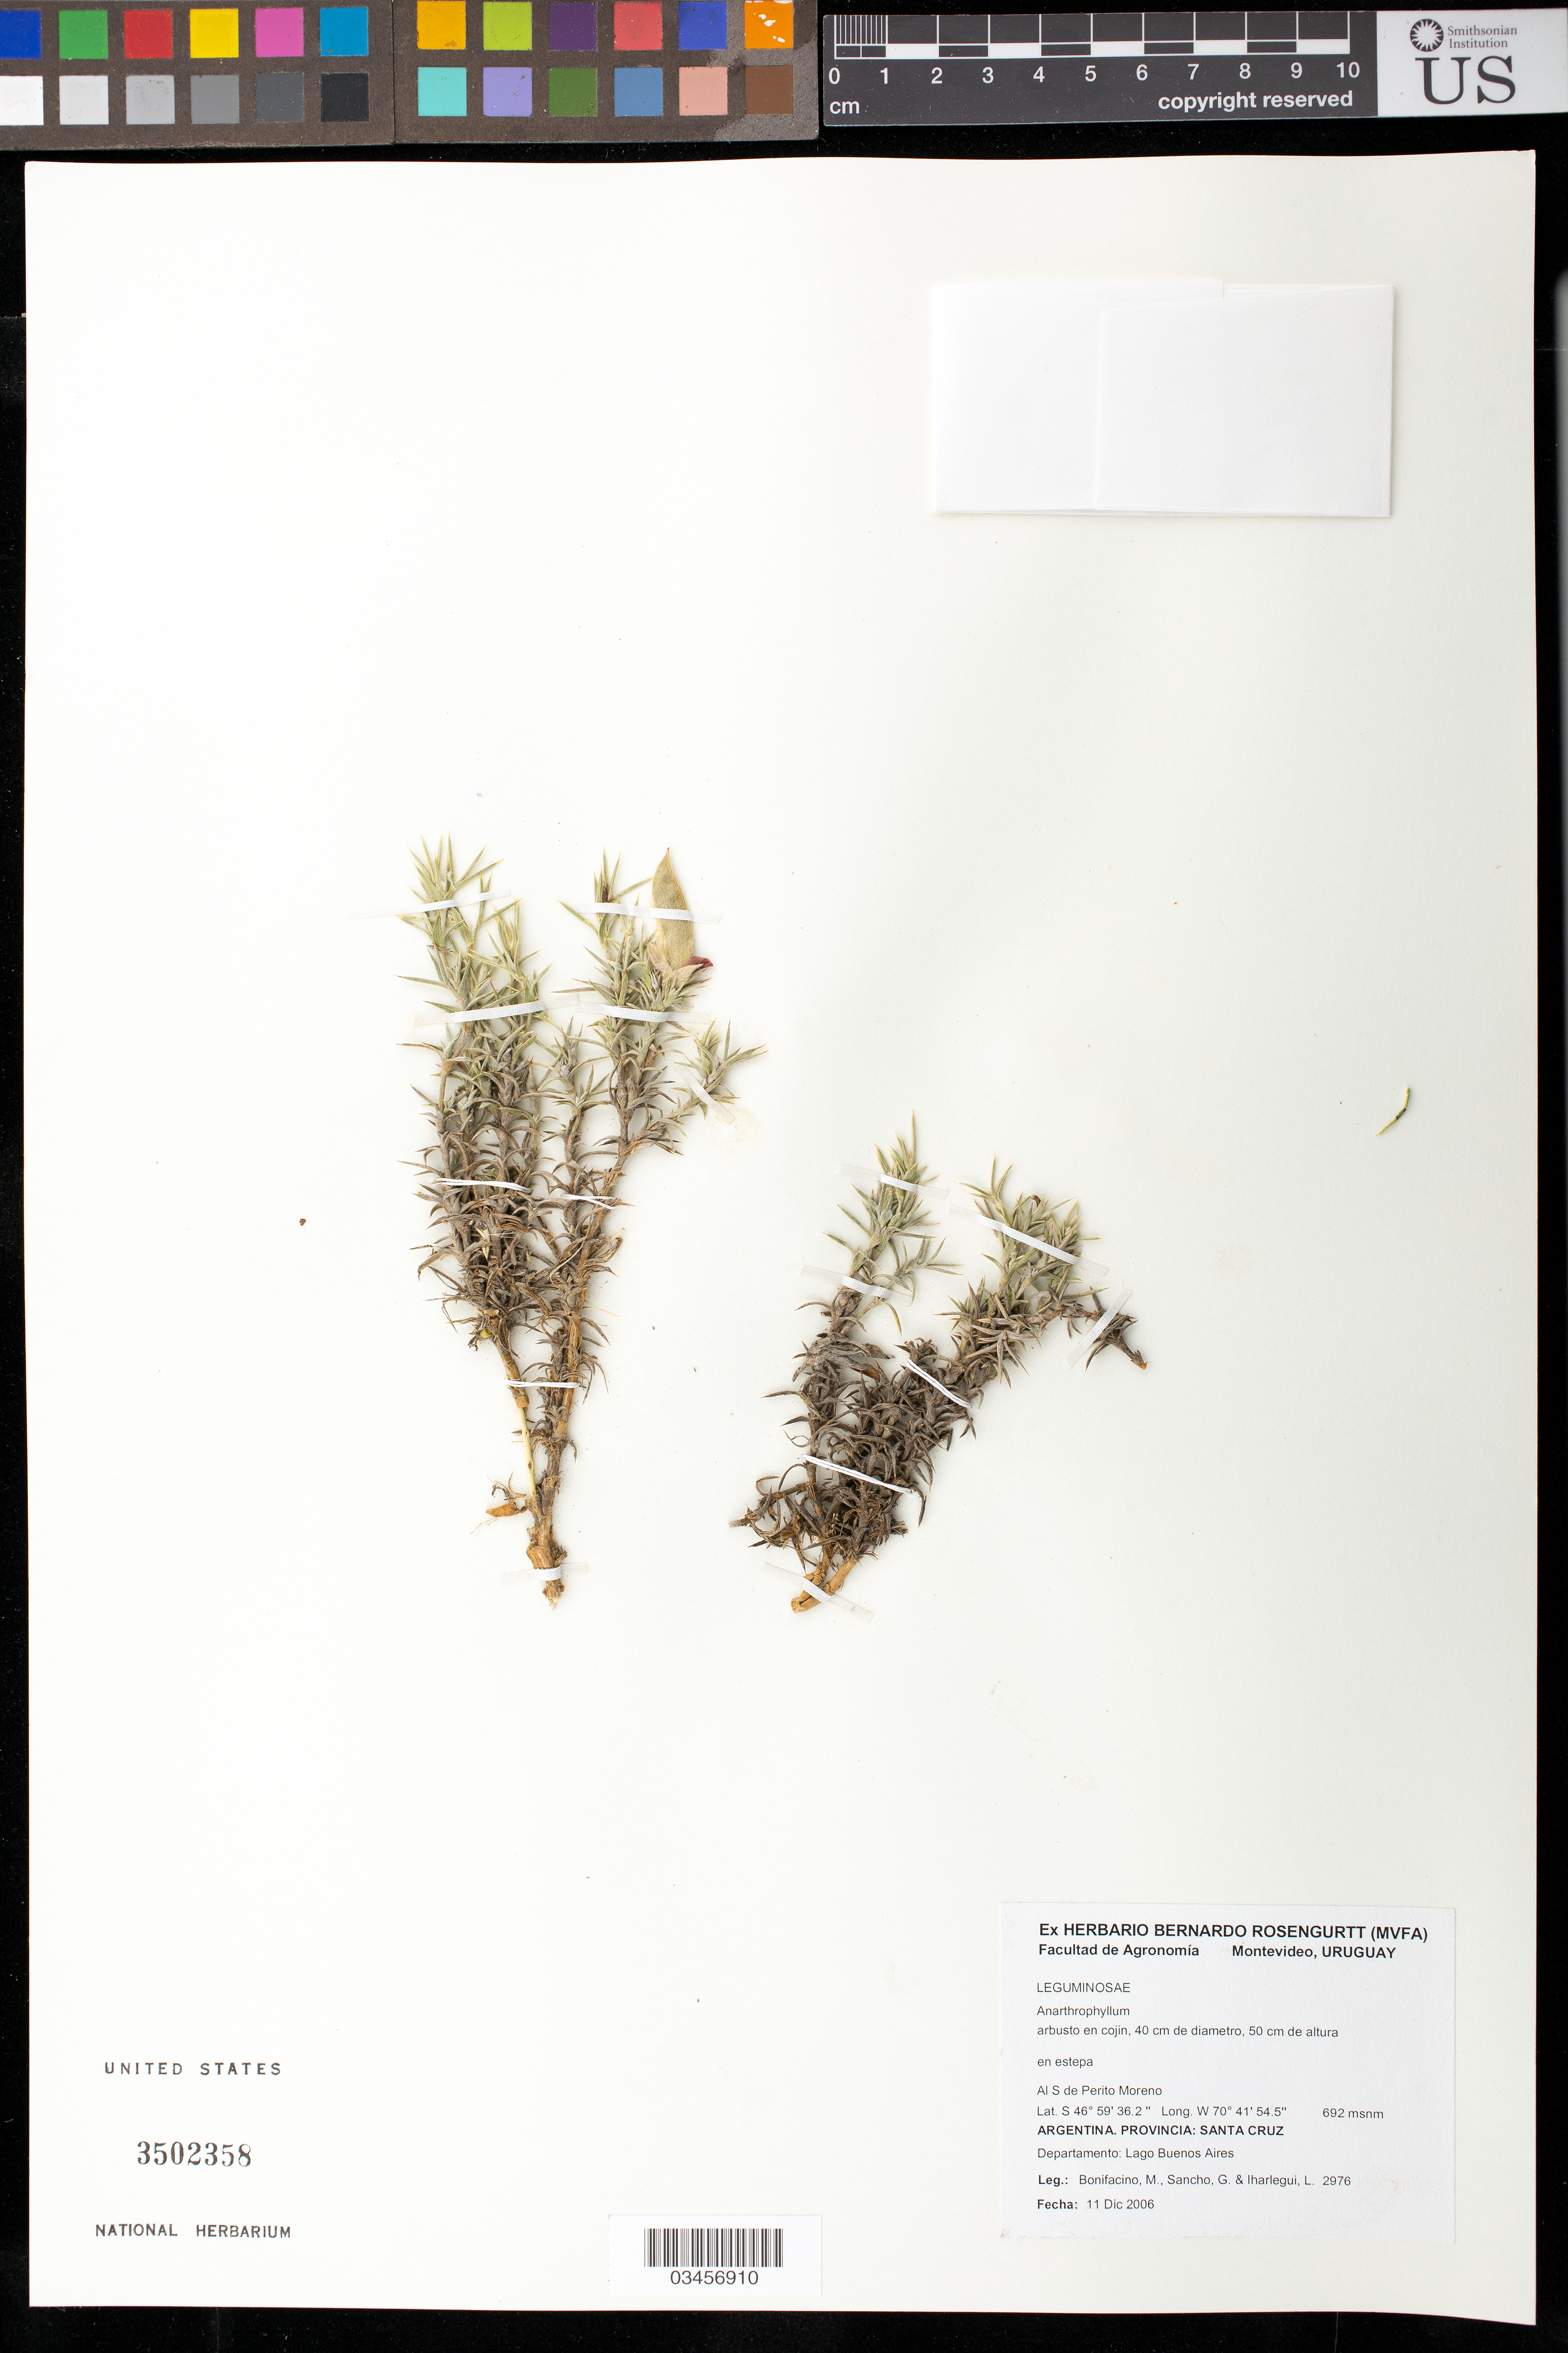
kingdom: Plantae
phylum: Tracheophyta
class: Magnoliopsida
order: Fabales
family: Fabaceae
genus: Anarthrophyllum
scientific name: Anarthrophyllum sp.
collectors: M. Bonifacino, G. Sancho & L. Iharlegui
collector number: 2976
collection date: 2006-12-11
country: Argentina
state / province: Santa Cruz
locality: Departamento Lago Buenos Aires. Al S de Perito Moreno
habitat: En estepa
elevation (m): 692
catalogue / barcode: US 3502358